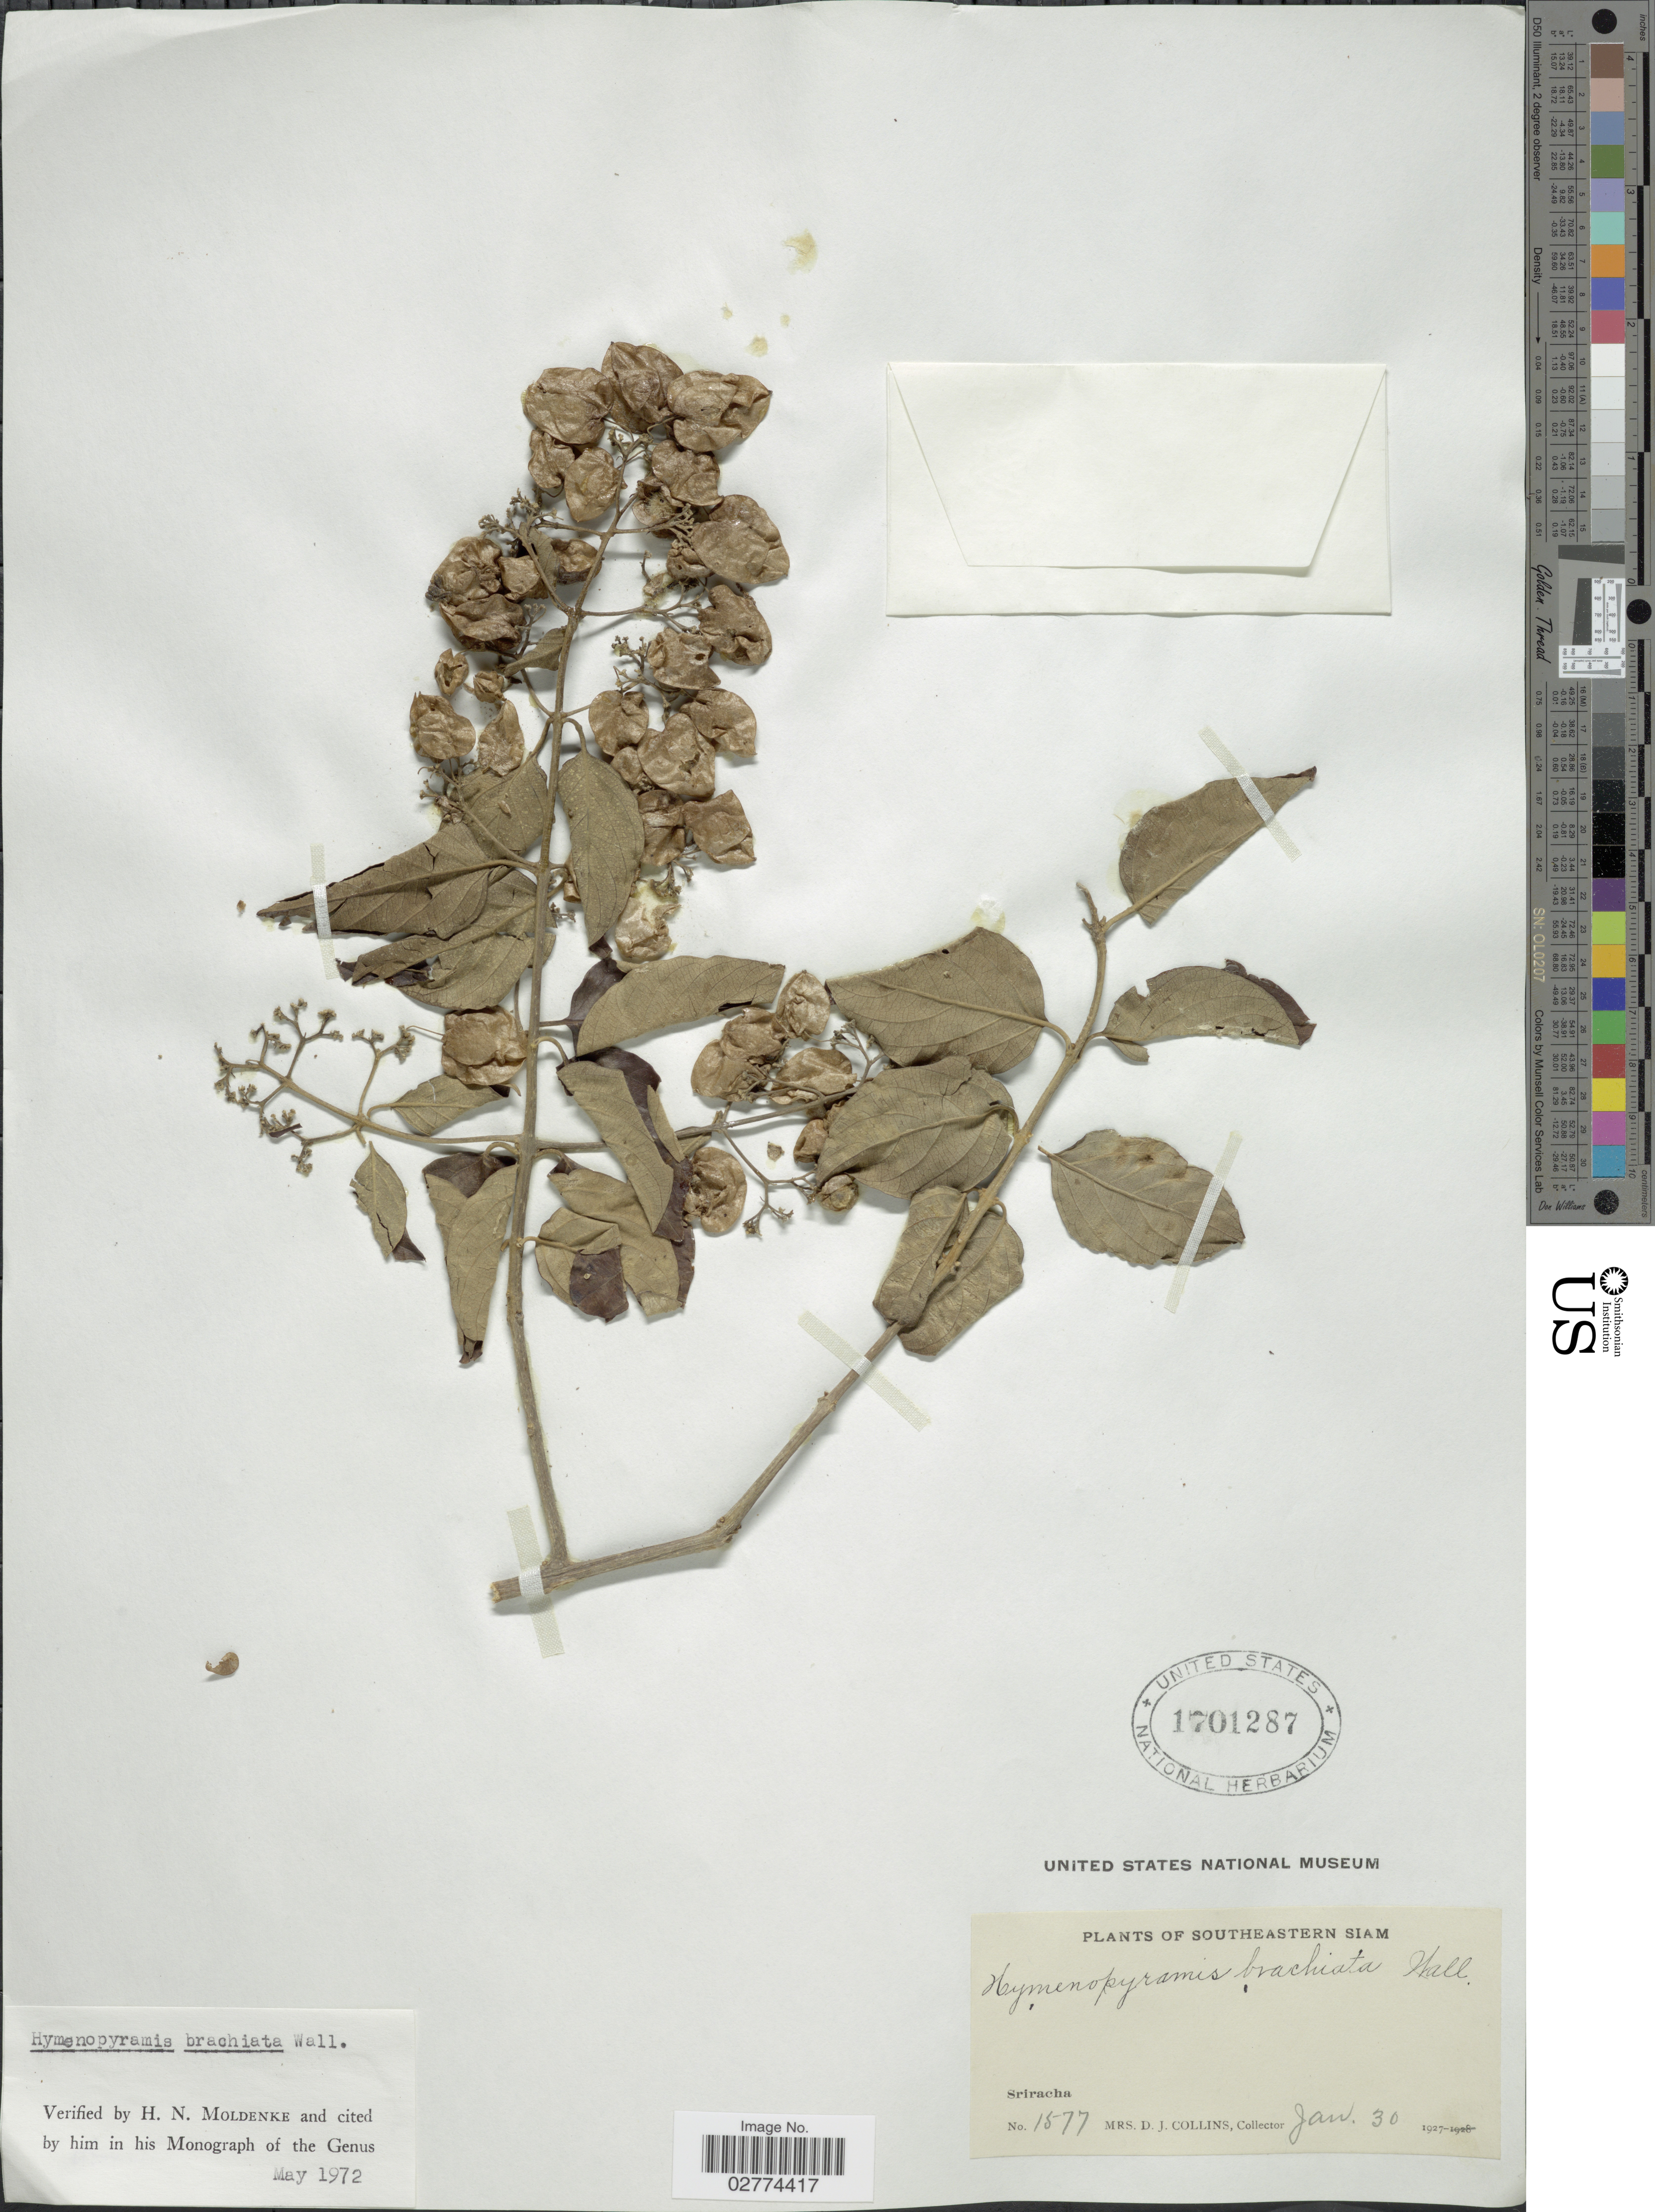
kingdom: Plantae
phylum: Tracheophyta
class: Magnoliopsida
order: Lamiales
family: Lamiaceae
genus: Hymenopyramis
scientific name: Hymenopyramis brachiata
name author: Wall.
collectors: Mrs. D. J. Collins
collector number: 1577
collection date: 1927-01-30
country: Thailand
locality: Southeastern Siam. Sriracha.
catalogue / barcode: US 1701287